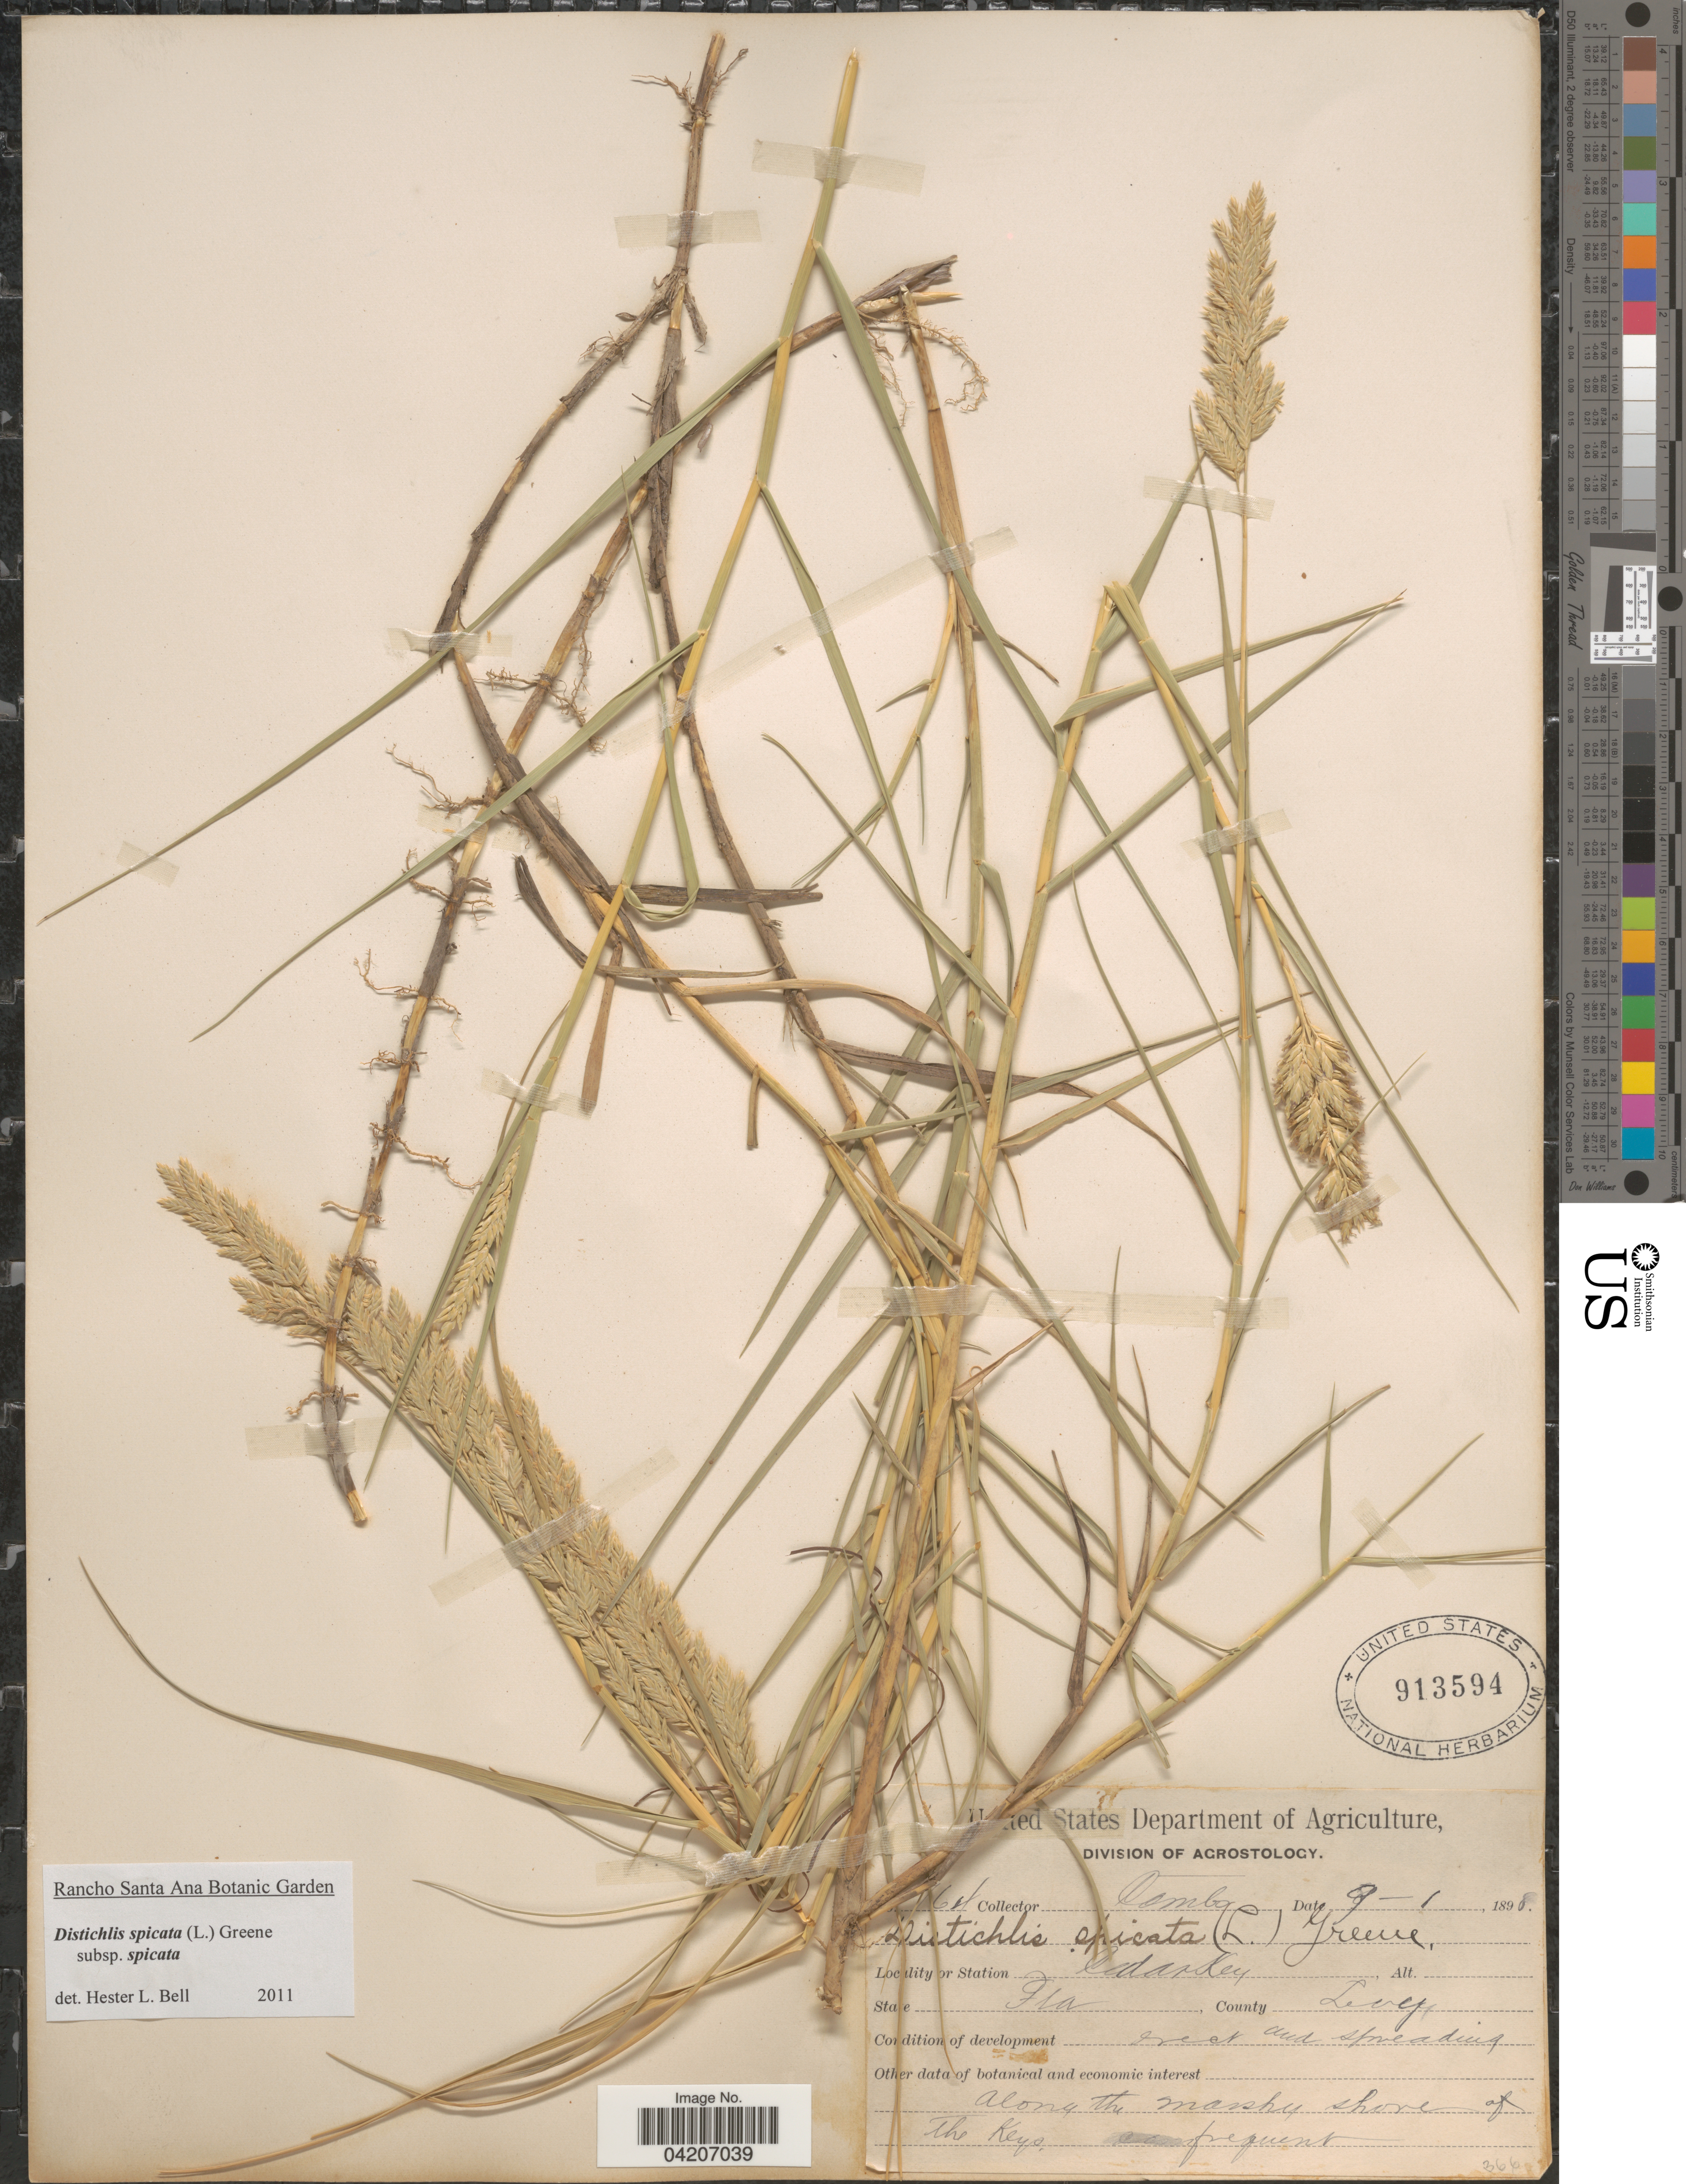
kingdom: Plantae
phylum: Tracheophyta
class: Liliopsida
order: Poales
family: Poaceae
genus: Distichlis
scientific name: Distichlis spicata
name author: (L.) Greene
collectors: -. Combs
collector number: !64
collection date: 1898-09-01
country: United States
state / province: Florida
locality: Cedar Key. County Levy. Along the marshy shore of The Keys.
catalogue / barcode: US 913594